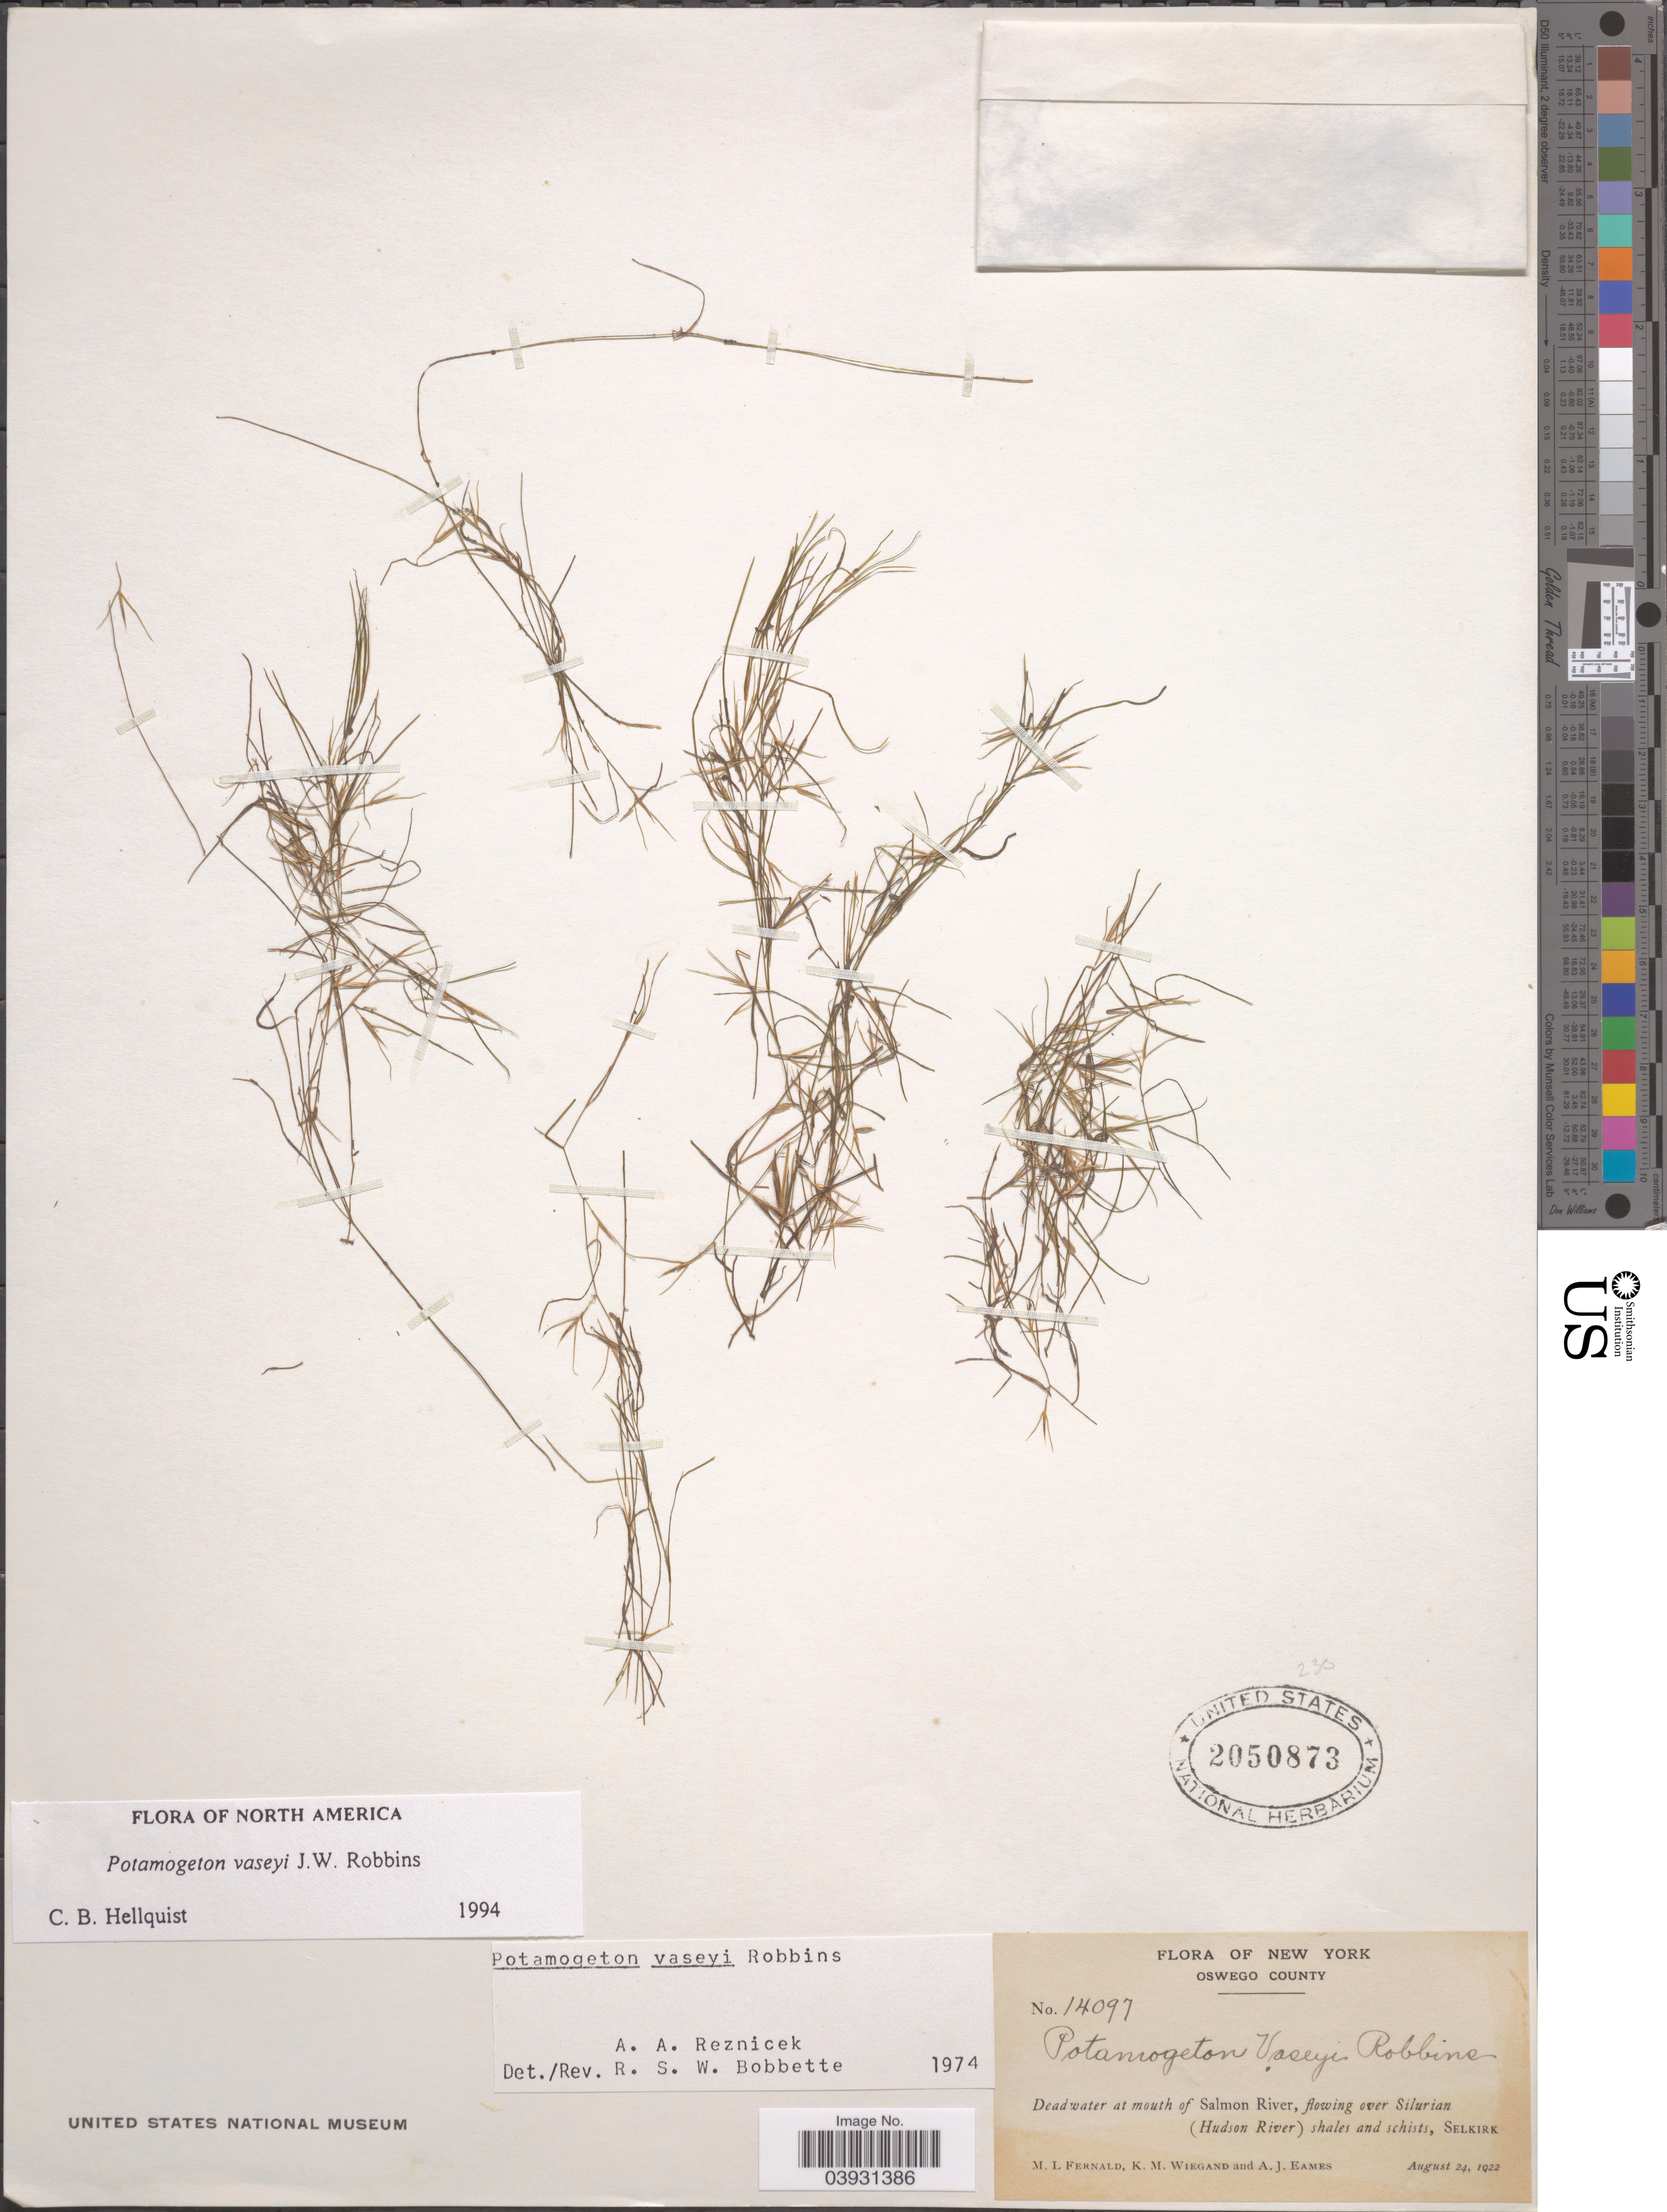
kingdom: Plantae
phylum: Tracheophyta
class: Liliopsida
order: Alismatales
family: Potamogetonaceae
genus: Potamogeton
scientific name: Potamogeton vaseyi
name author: J.W. Robbins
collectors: M. L. Fernald, K. M. Wiegand & A. J. Eames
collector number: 14097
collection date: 1922-08-24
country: United States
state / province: New York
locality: Oswego County. Deadwater at mouth of Salmon River, flowing over Silurian (Hudson River) shales and schists, Selkirk.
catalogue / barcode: US 2050873